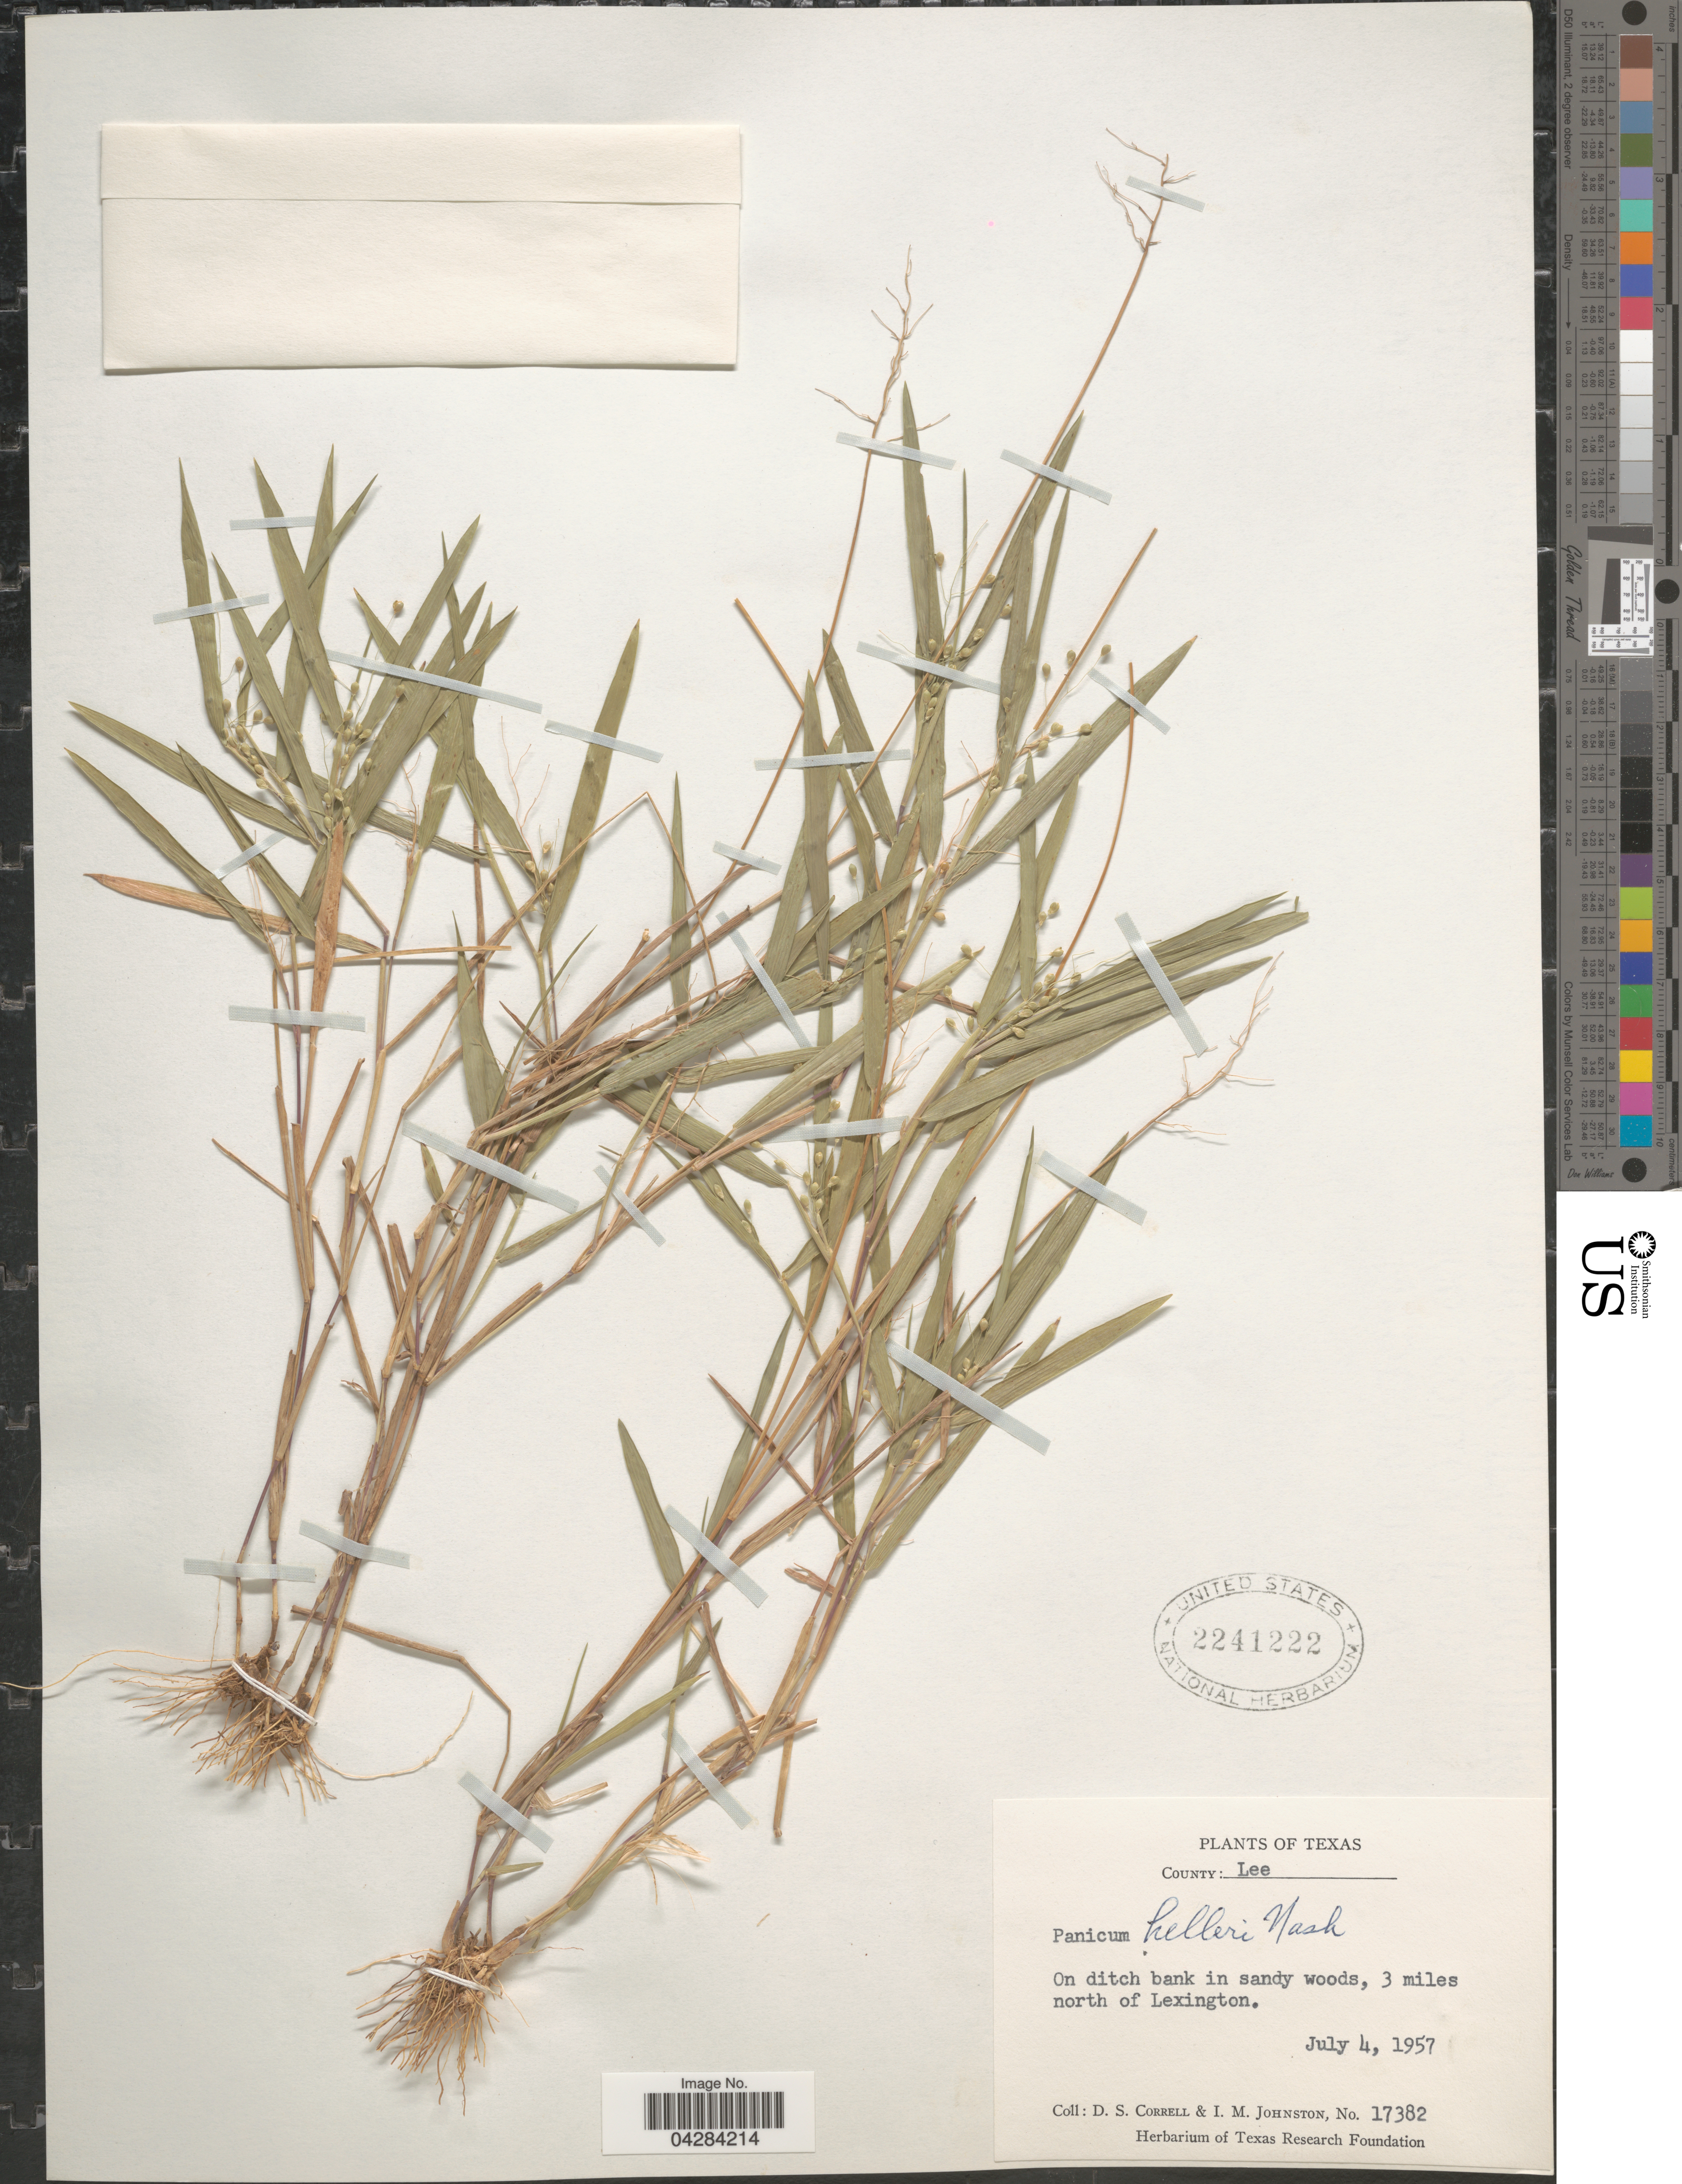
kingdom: Plantae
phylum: Tracheophyta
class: Liliopsida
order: Poales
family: Poaceae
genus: Dichanthelium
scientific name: Dichanthelium oligosanthes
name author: (Schult.) Gould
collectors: D. S. Correll & I.M. Johnston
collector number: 17382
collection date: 1957-07-04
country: United States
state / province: Texas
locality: County: Lee. On ditch bank in sandy woods, 3 miles north of Lexington.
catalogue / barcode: US 2241222